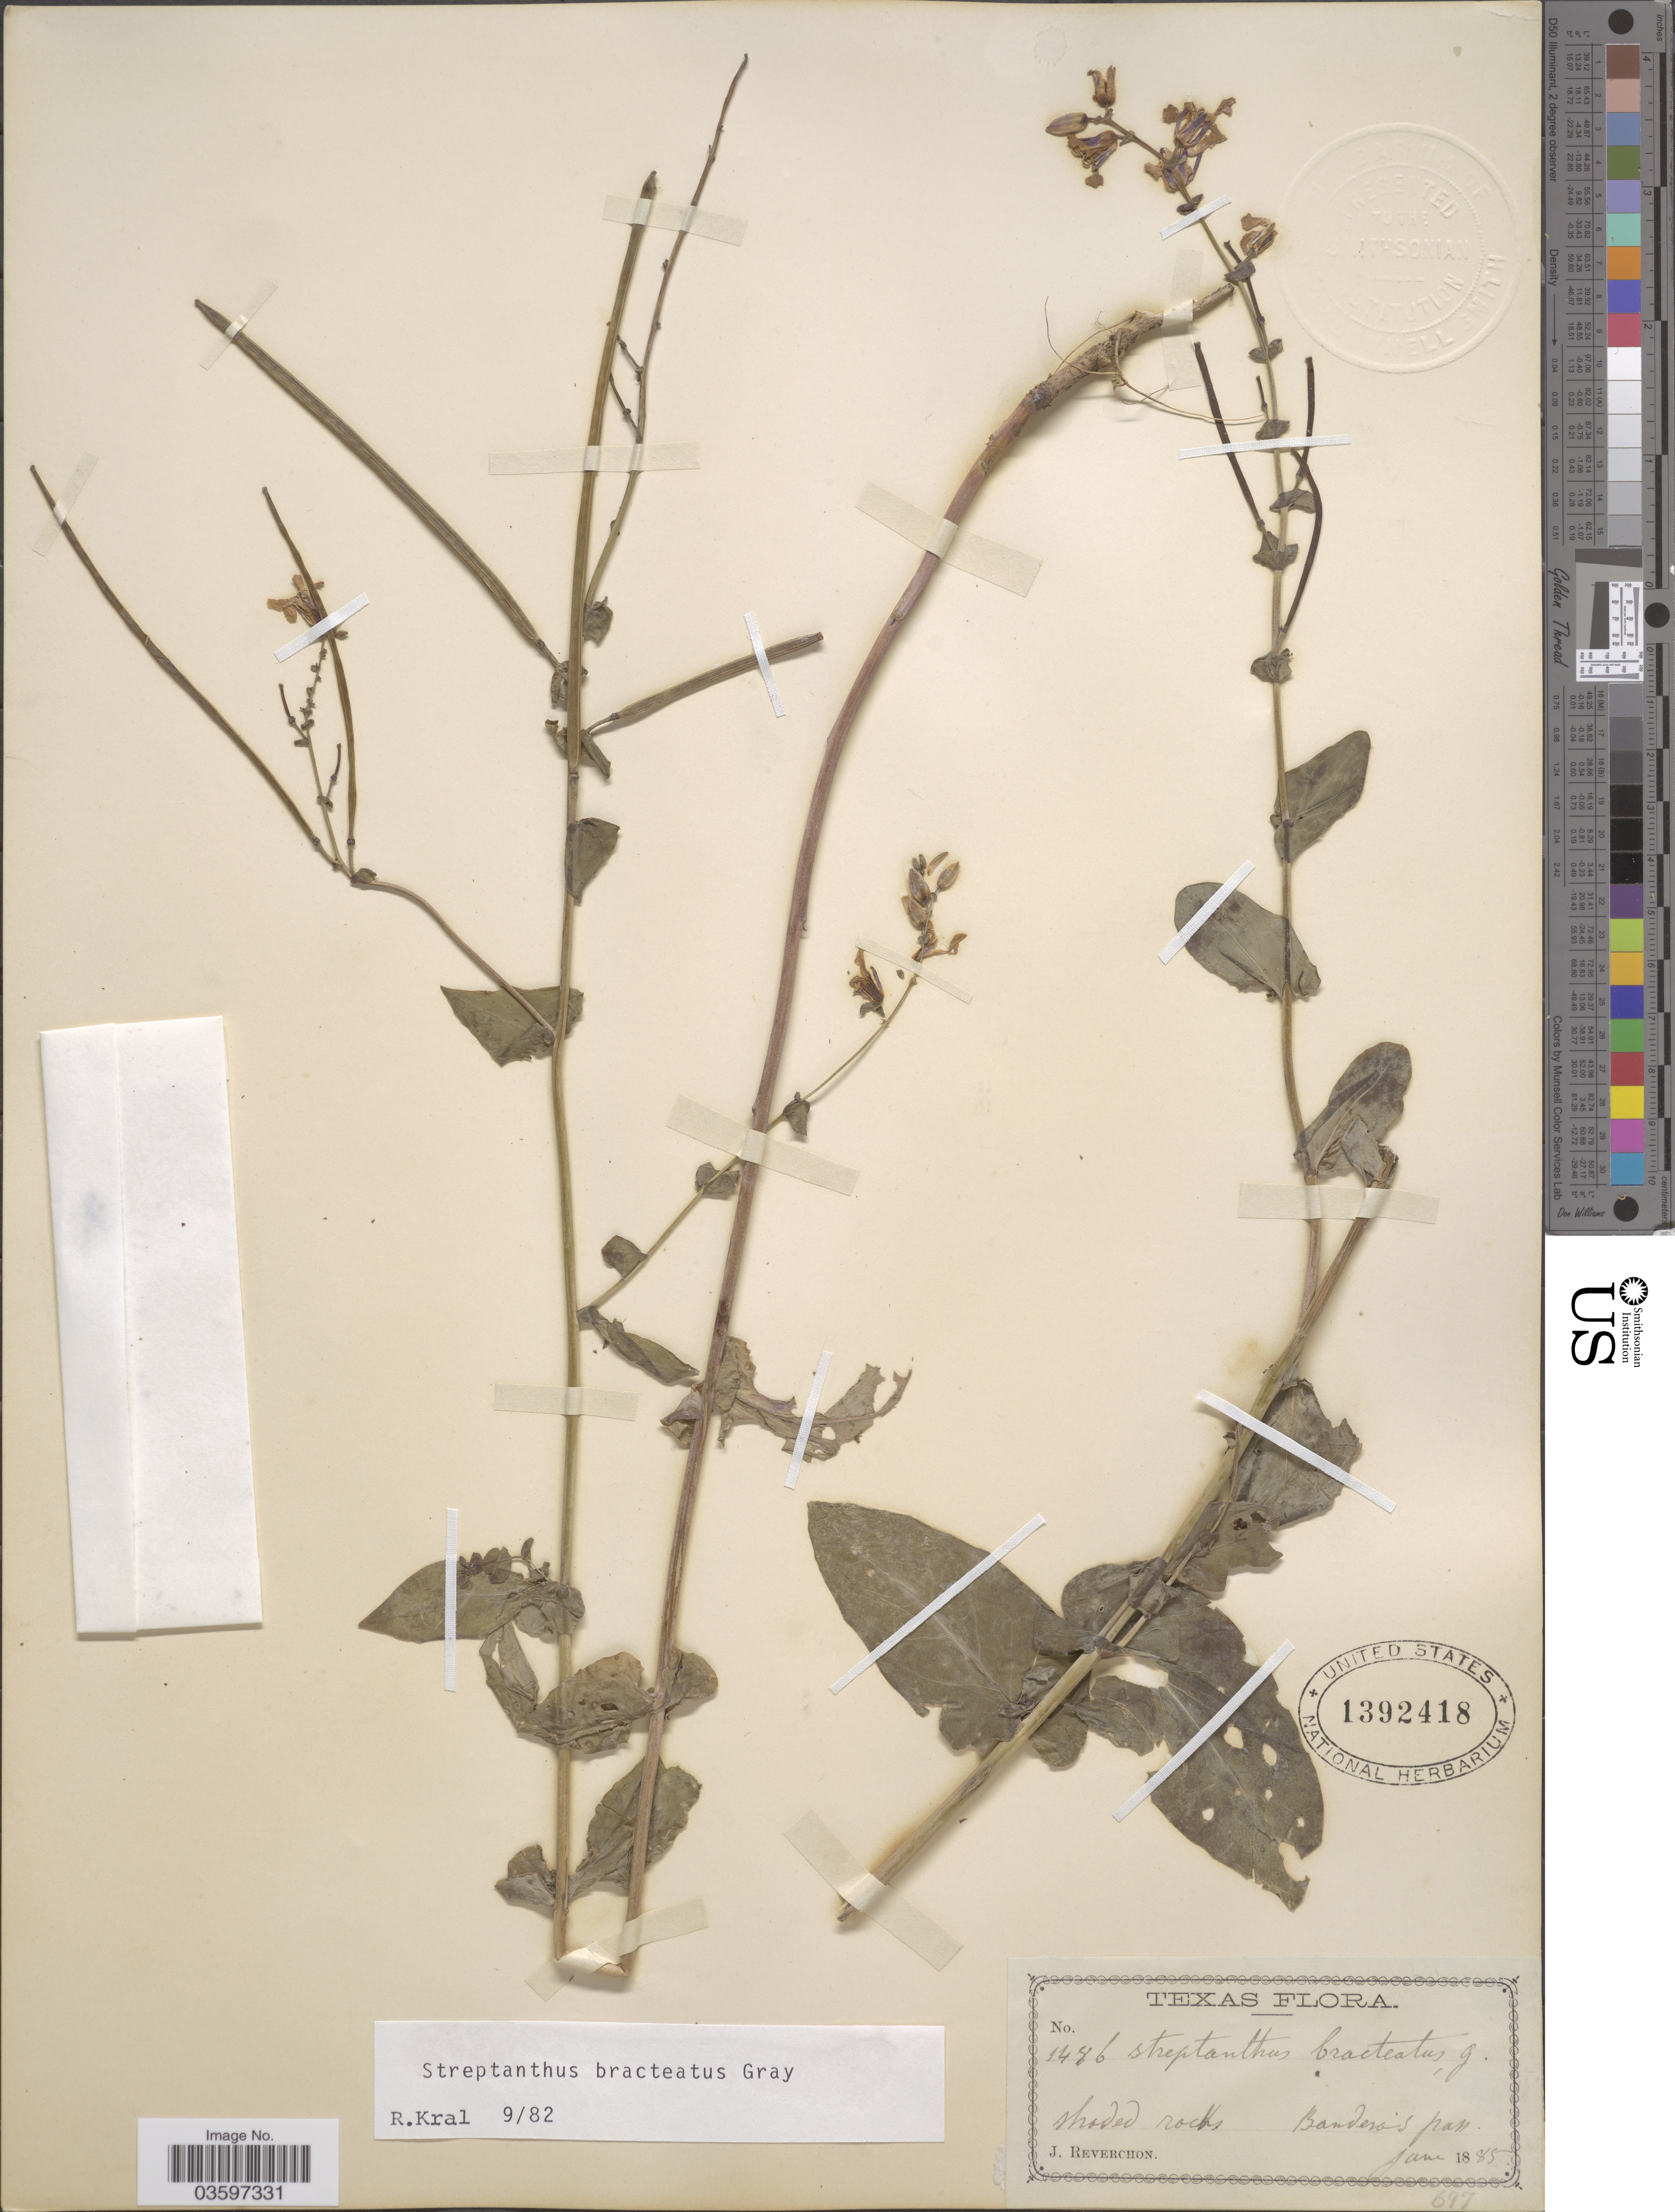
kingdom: Plantae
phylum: Tracheophyta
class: Magnoliopsida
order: Brassicales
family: Brassicaceae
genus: Streptanthus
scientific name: Streptanthus bracteatus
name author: A. Gray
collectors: J. Reverchon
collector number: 1486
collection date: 1885-06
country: United States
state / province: Texas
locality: Bandera's pass.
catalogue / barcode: US 1392418